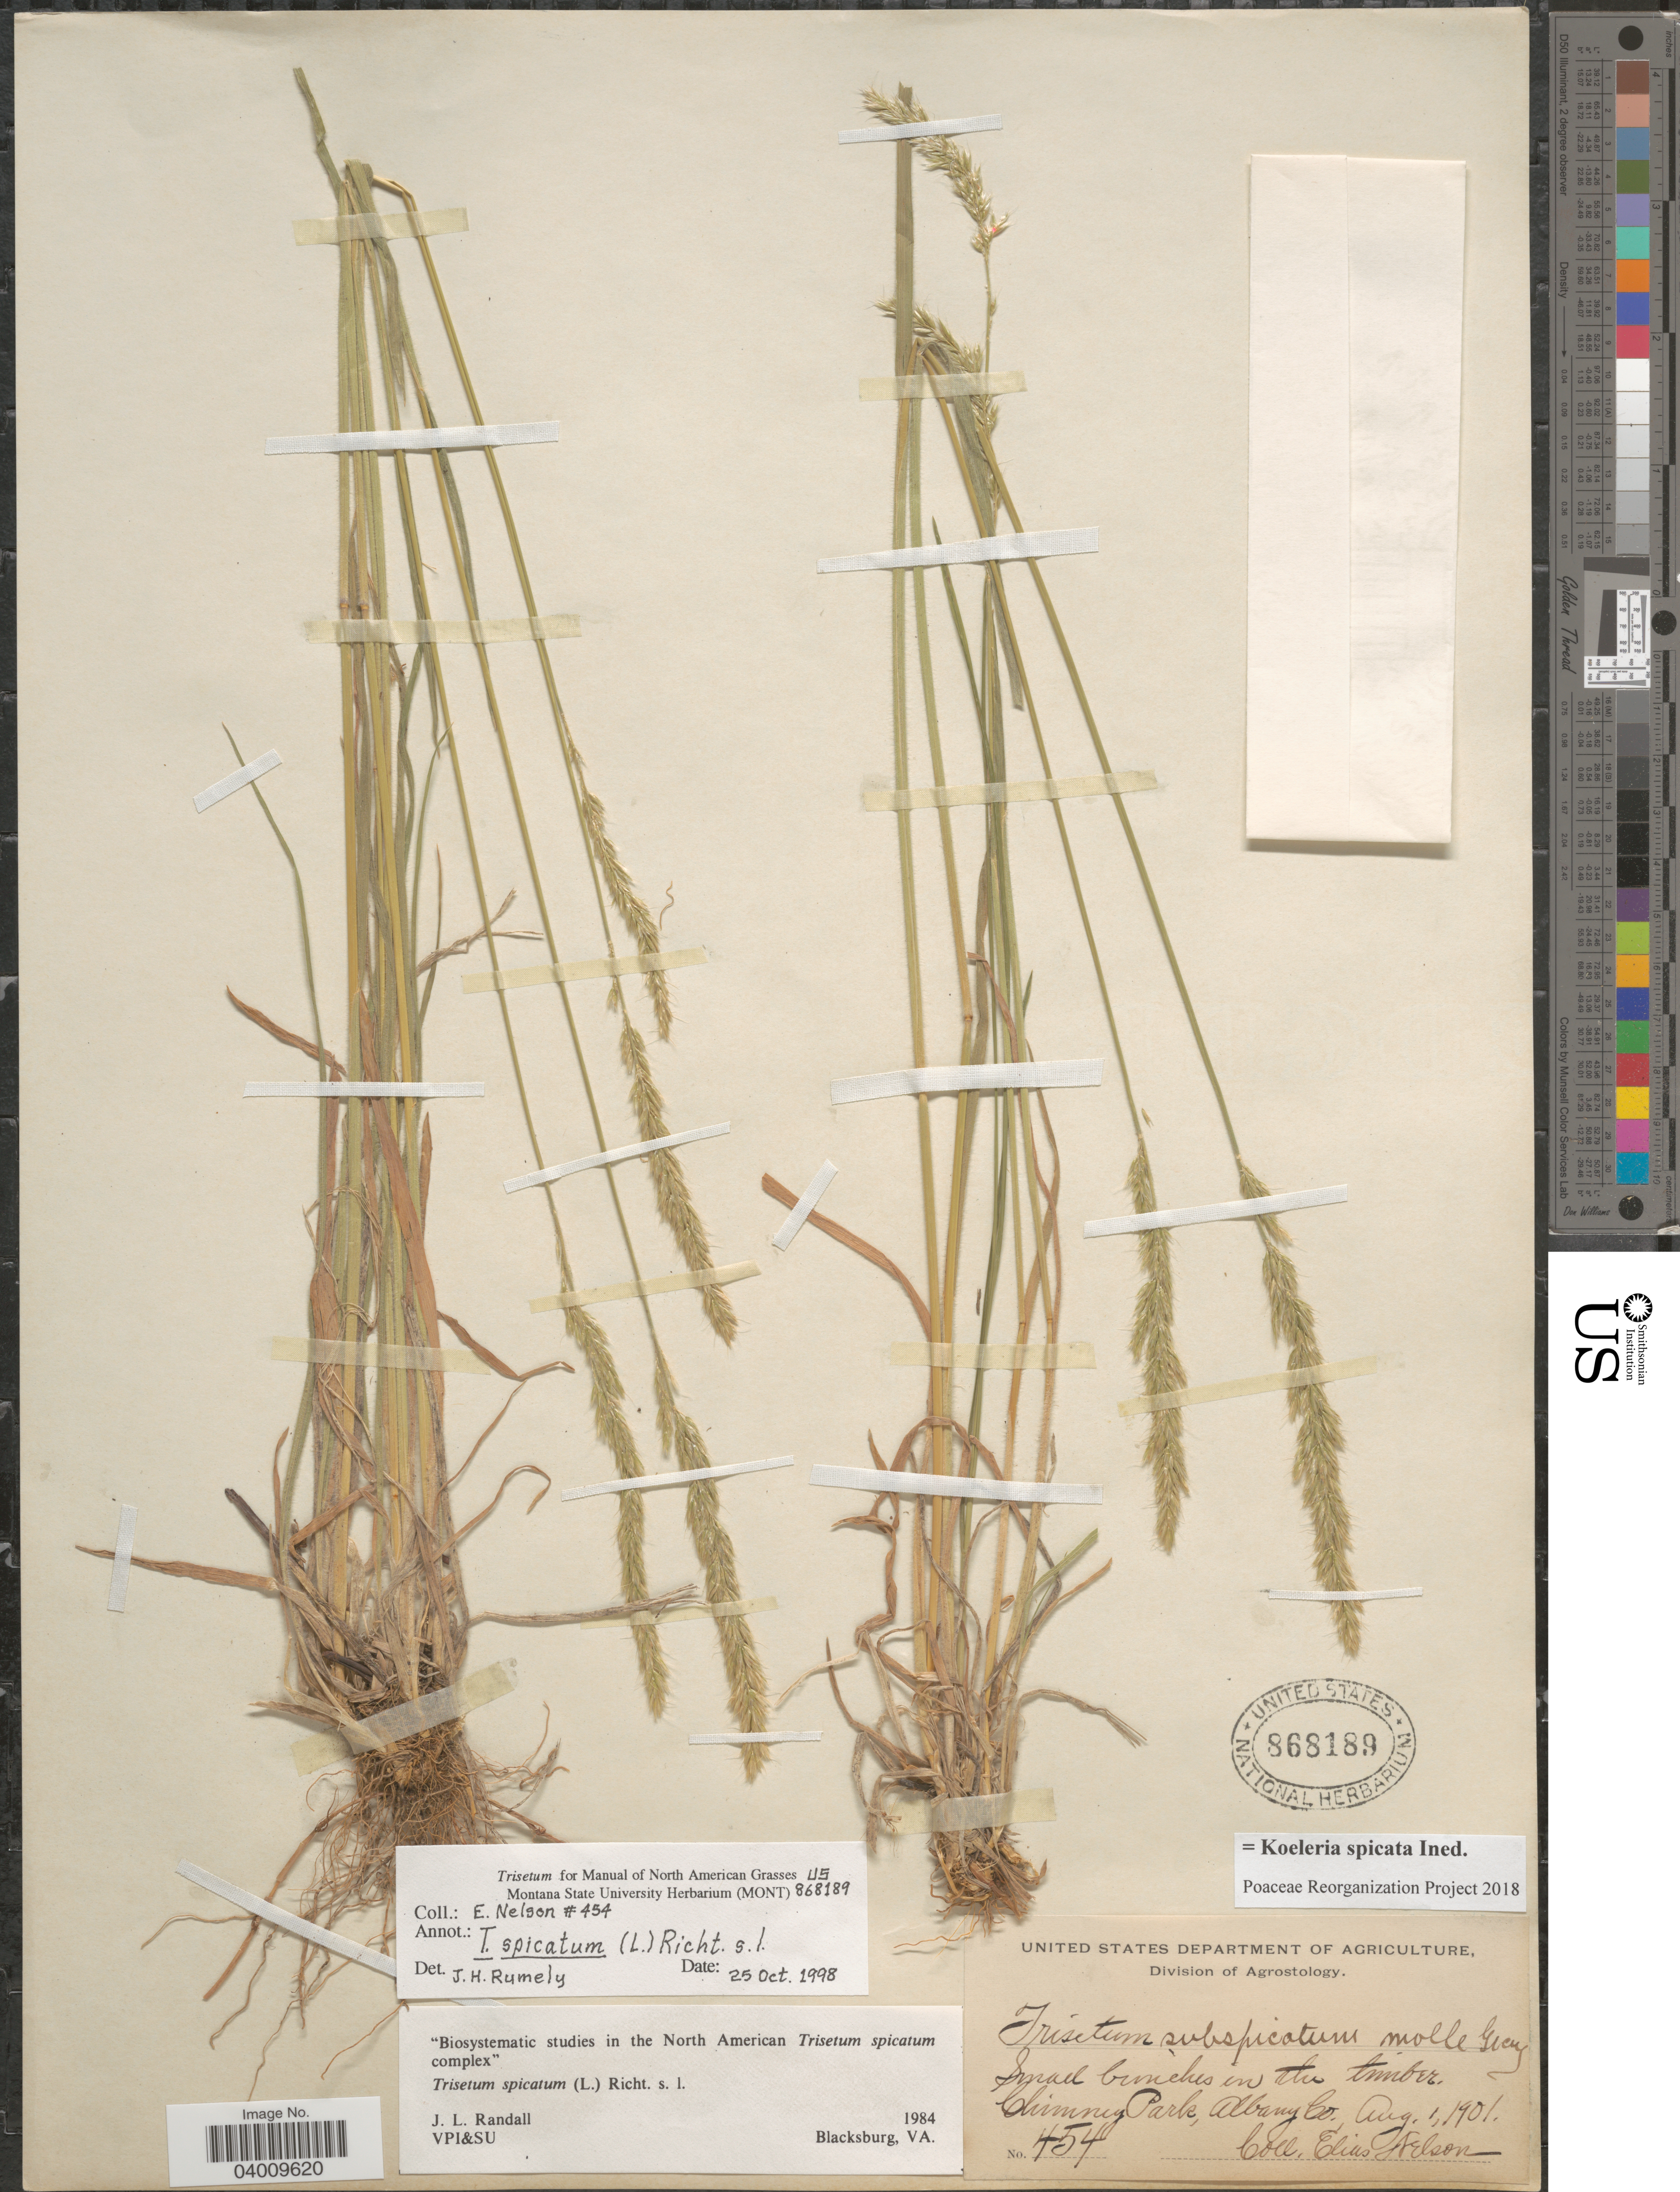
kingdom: Plantae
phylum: Tracheophyta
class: Liliopsida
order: Poales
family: Poaceae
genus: Koeleria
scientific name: Koeleria spicata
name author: (L.) Barberá et al.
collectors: E. Nelson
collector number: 454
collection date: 1901-08-01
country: United States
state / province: Wyoming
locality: Chimney Park, Albany Co.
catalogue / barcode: US 868189